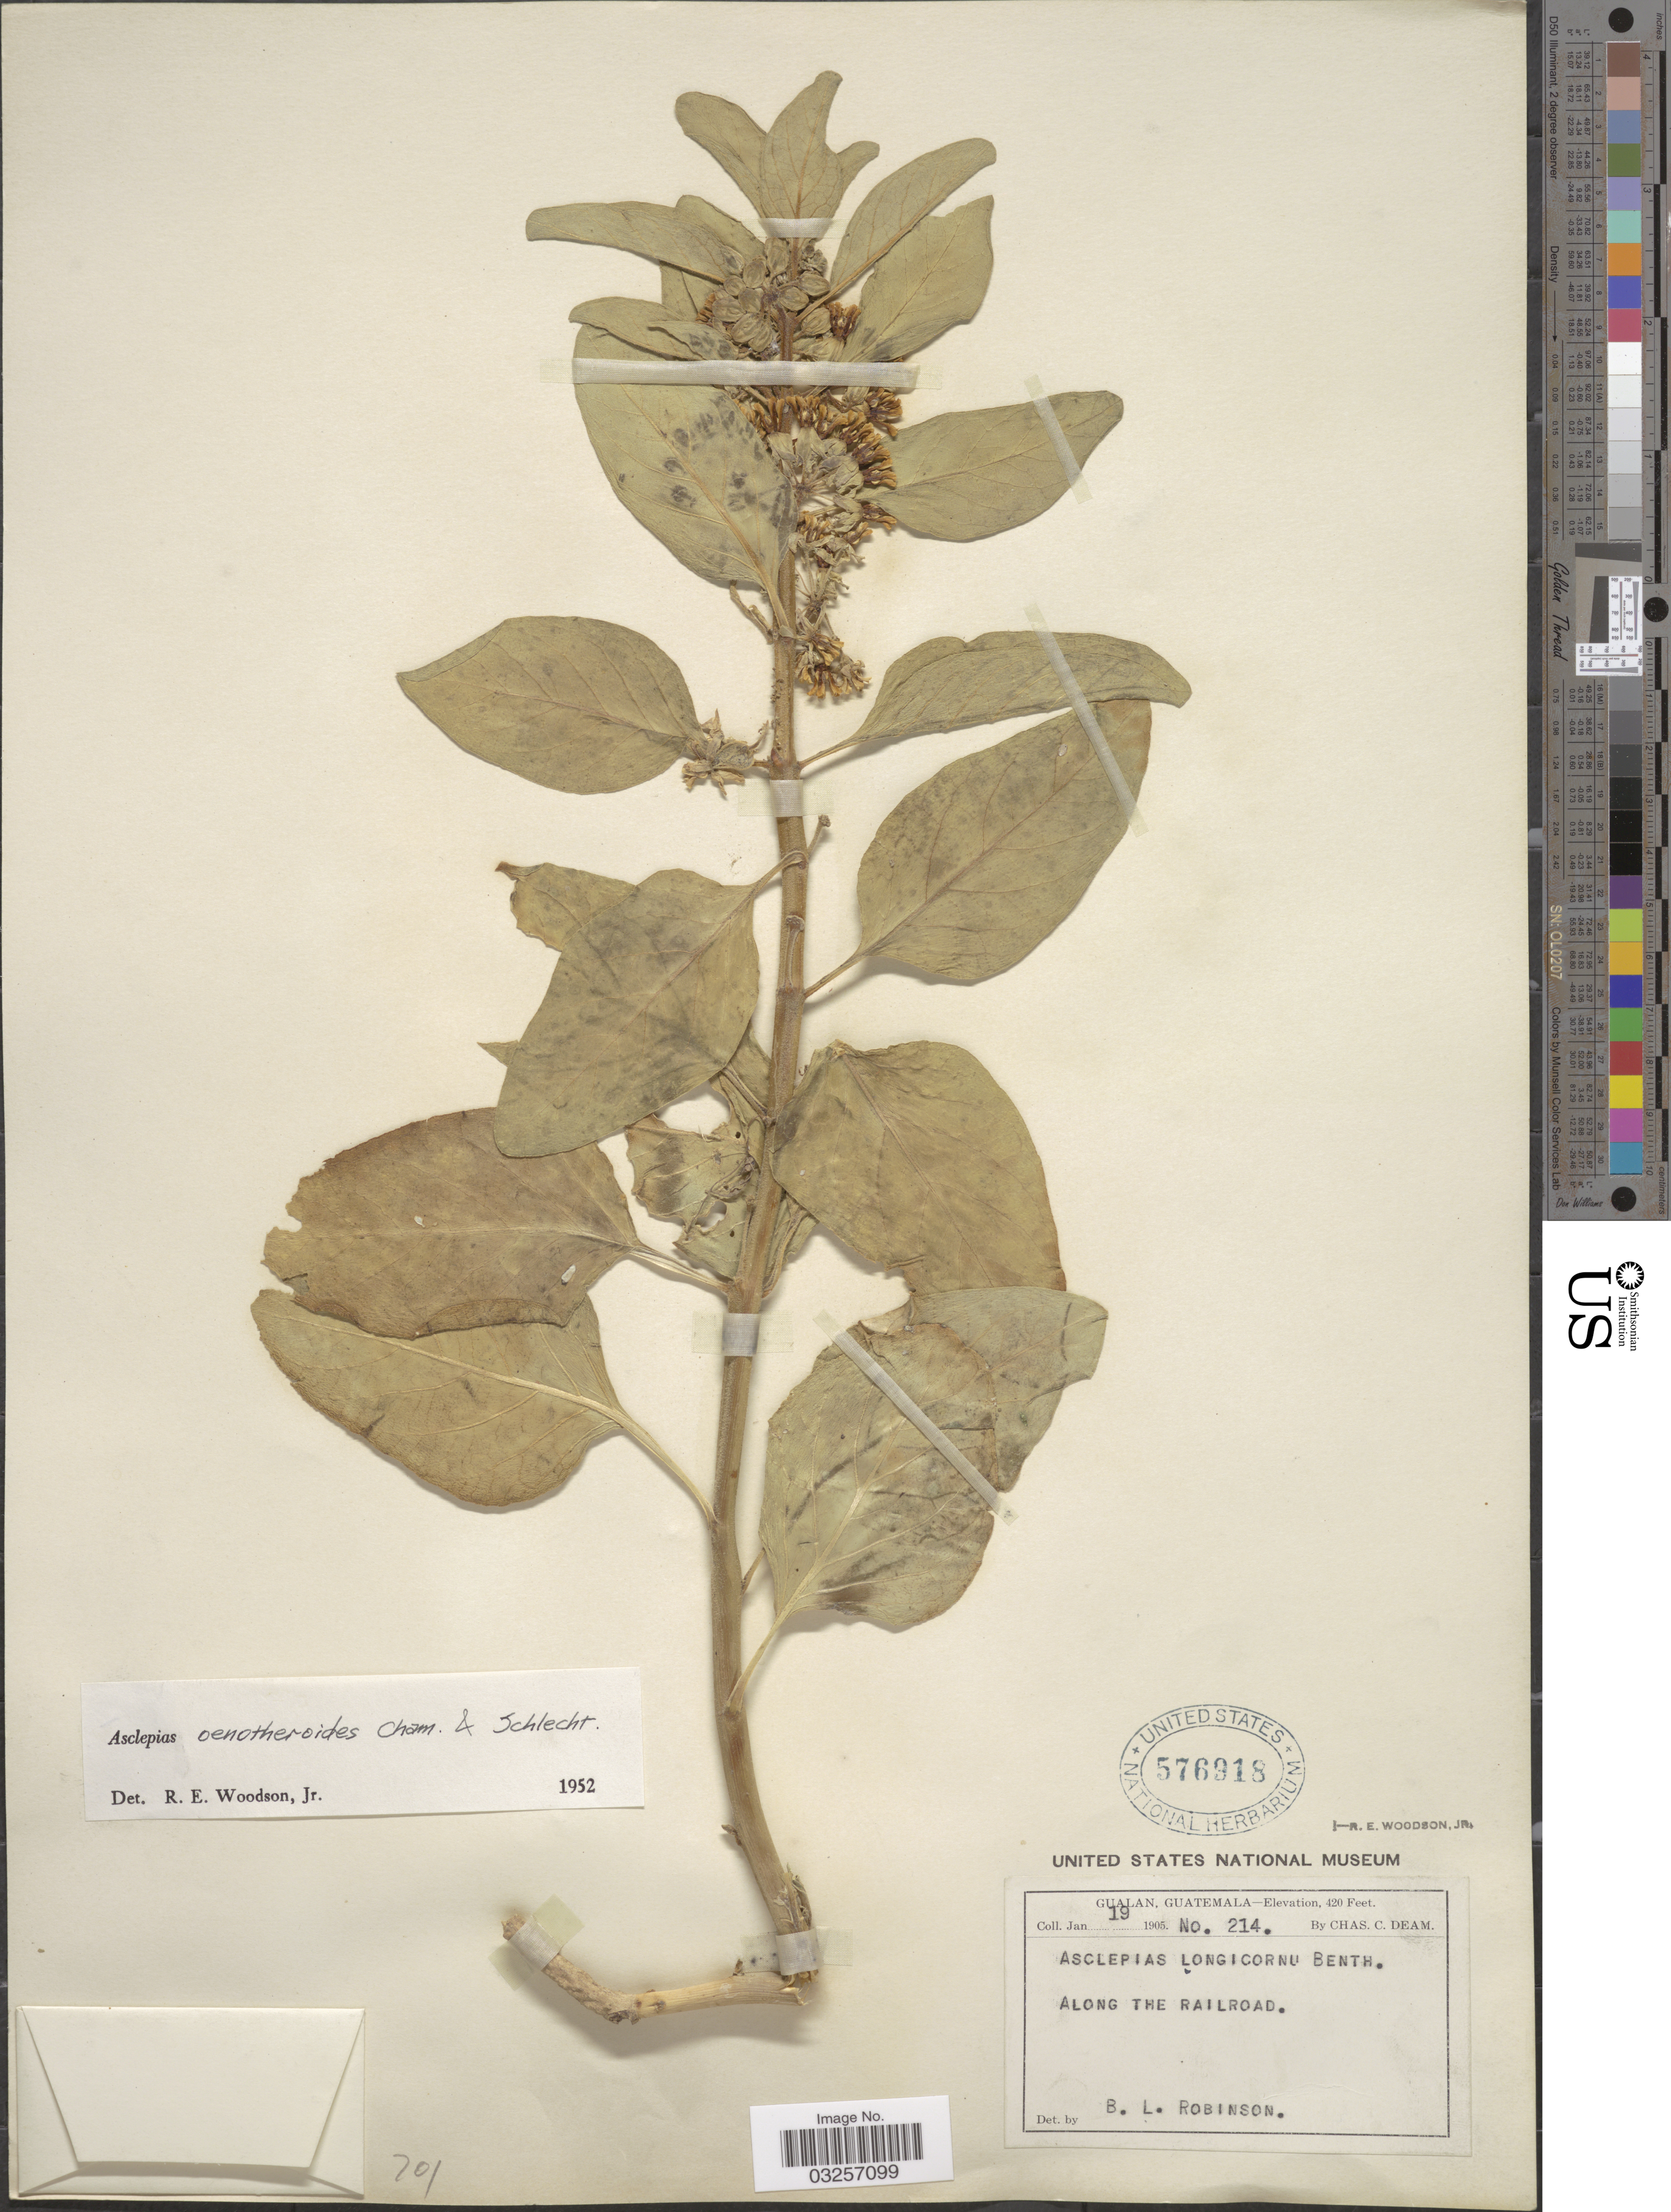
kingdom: Plantae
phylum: Tracheophyta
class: Magnoliopsida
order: Gentianales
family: Apocynaceae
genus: Asclepias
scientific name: Asclepias oenotheroides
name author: Schltdl. & Cham.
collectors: C. C. Deam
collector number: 214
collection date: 1905-01-19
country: Guatemala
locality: Gualan. Along the railroad.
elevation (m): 128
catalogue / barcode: US 576918